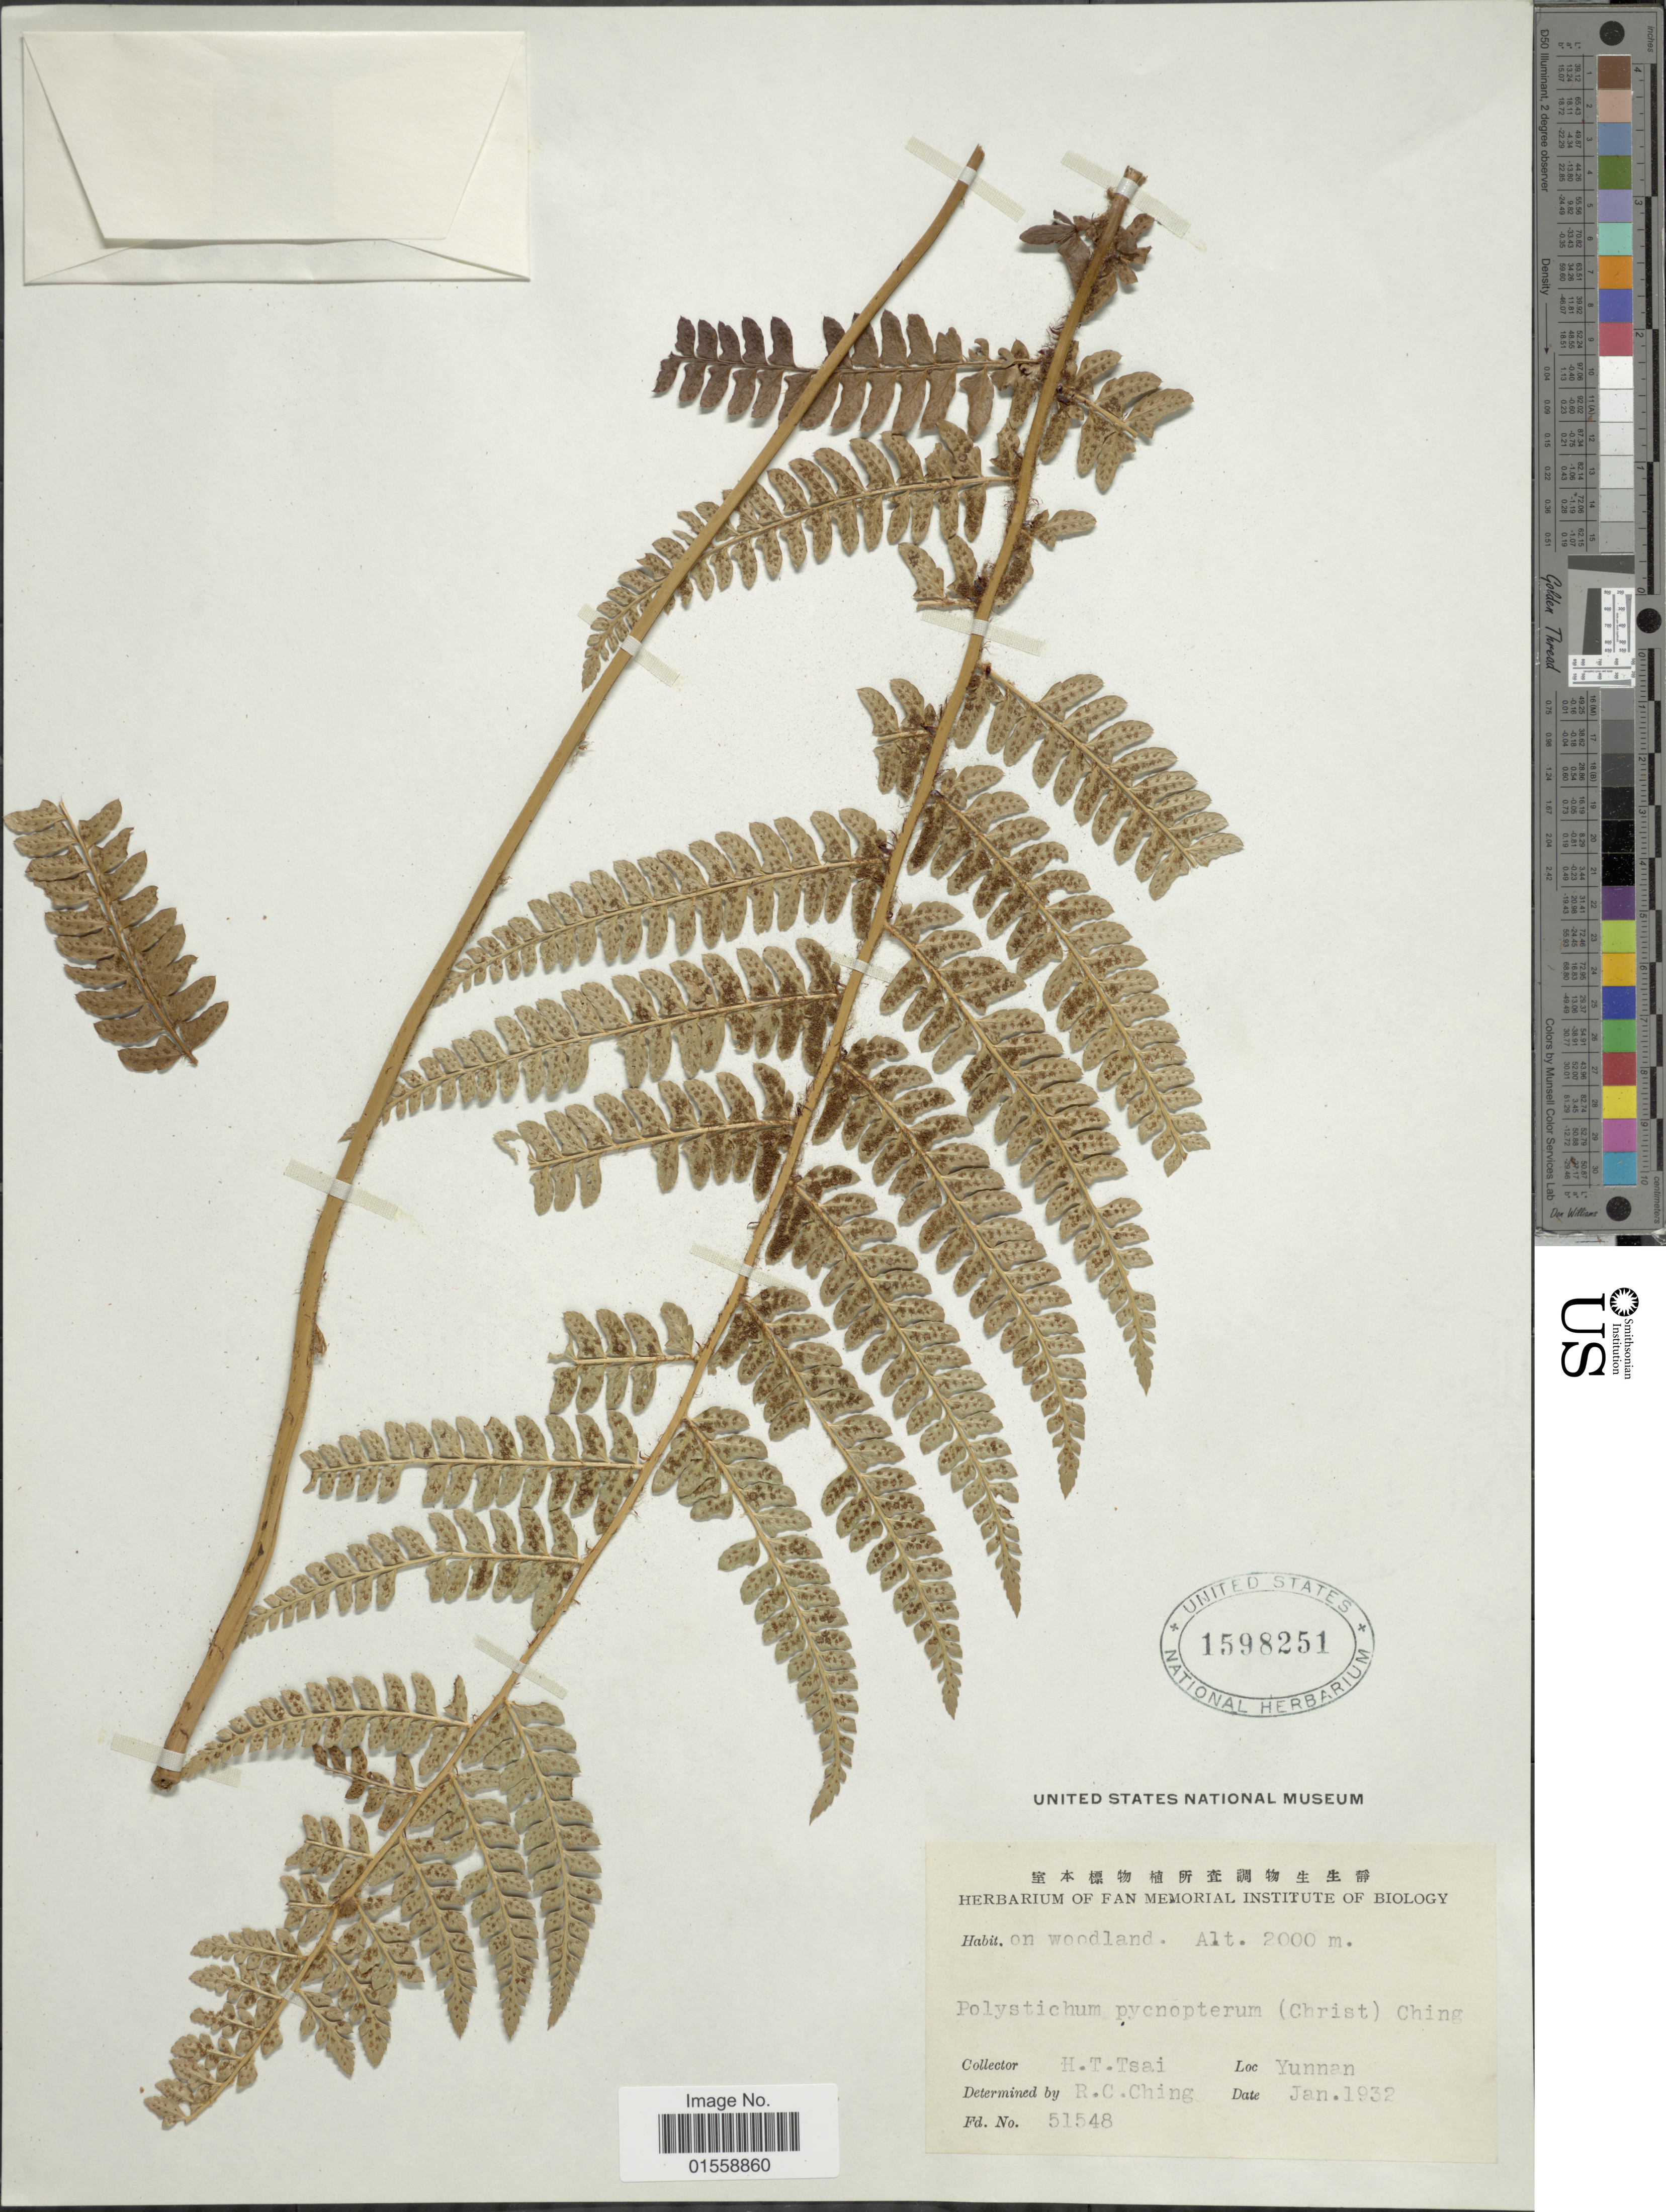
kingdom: Plantae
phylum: Tracheophyta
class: Polypodiopsida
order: Polypodiales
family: Dryopteridaceae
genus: Polystichum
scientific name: Polystichum aculeatum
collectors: H. Tsai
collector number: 51548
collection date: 1932-01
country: China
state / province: Yunnan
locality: Yunnan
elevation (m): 2000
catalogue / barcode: US 1598251